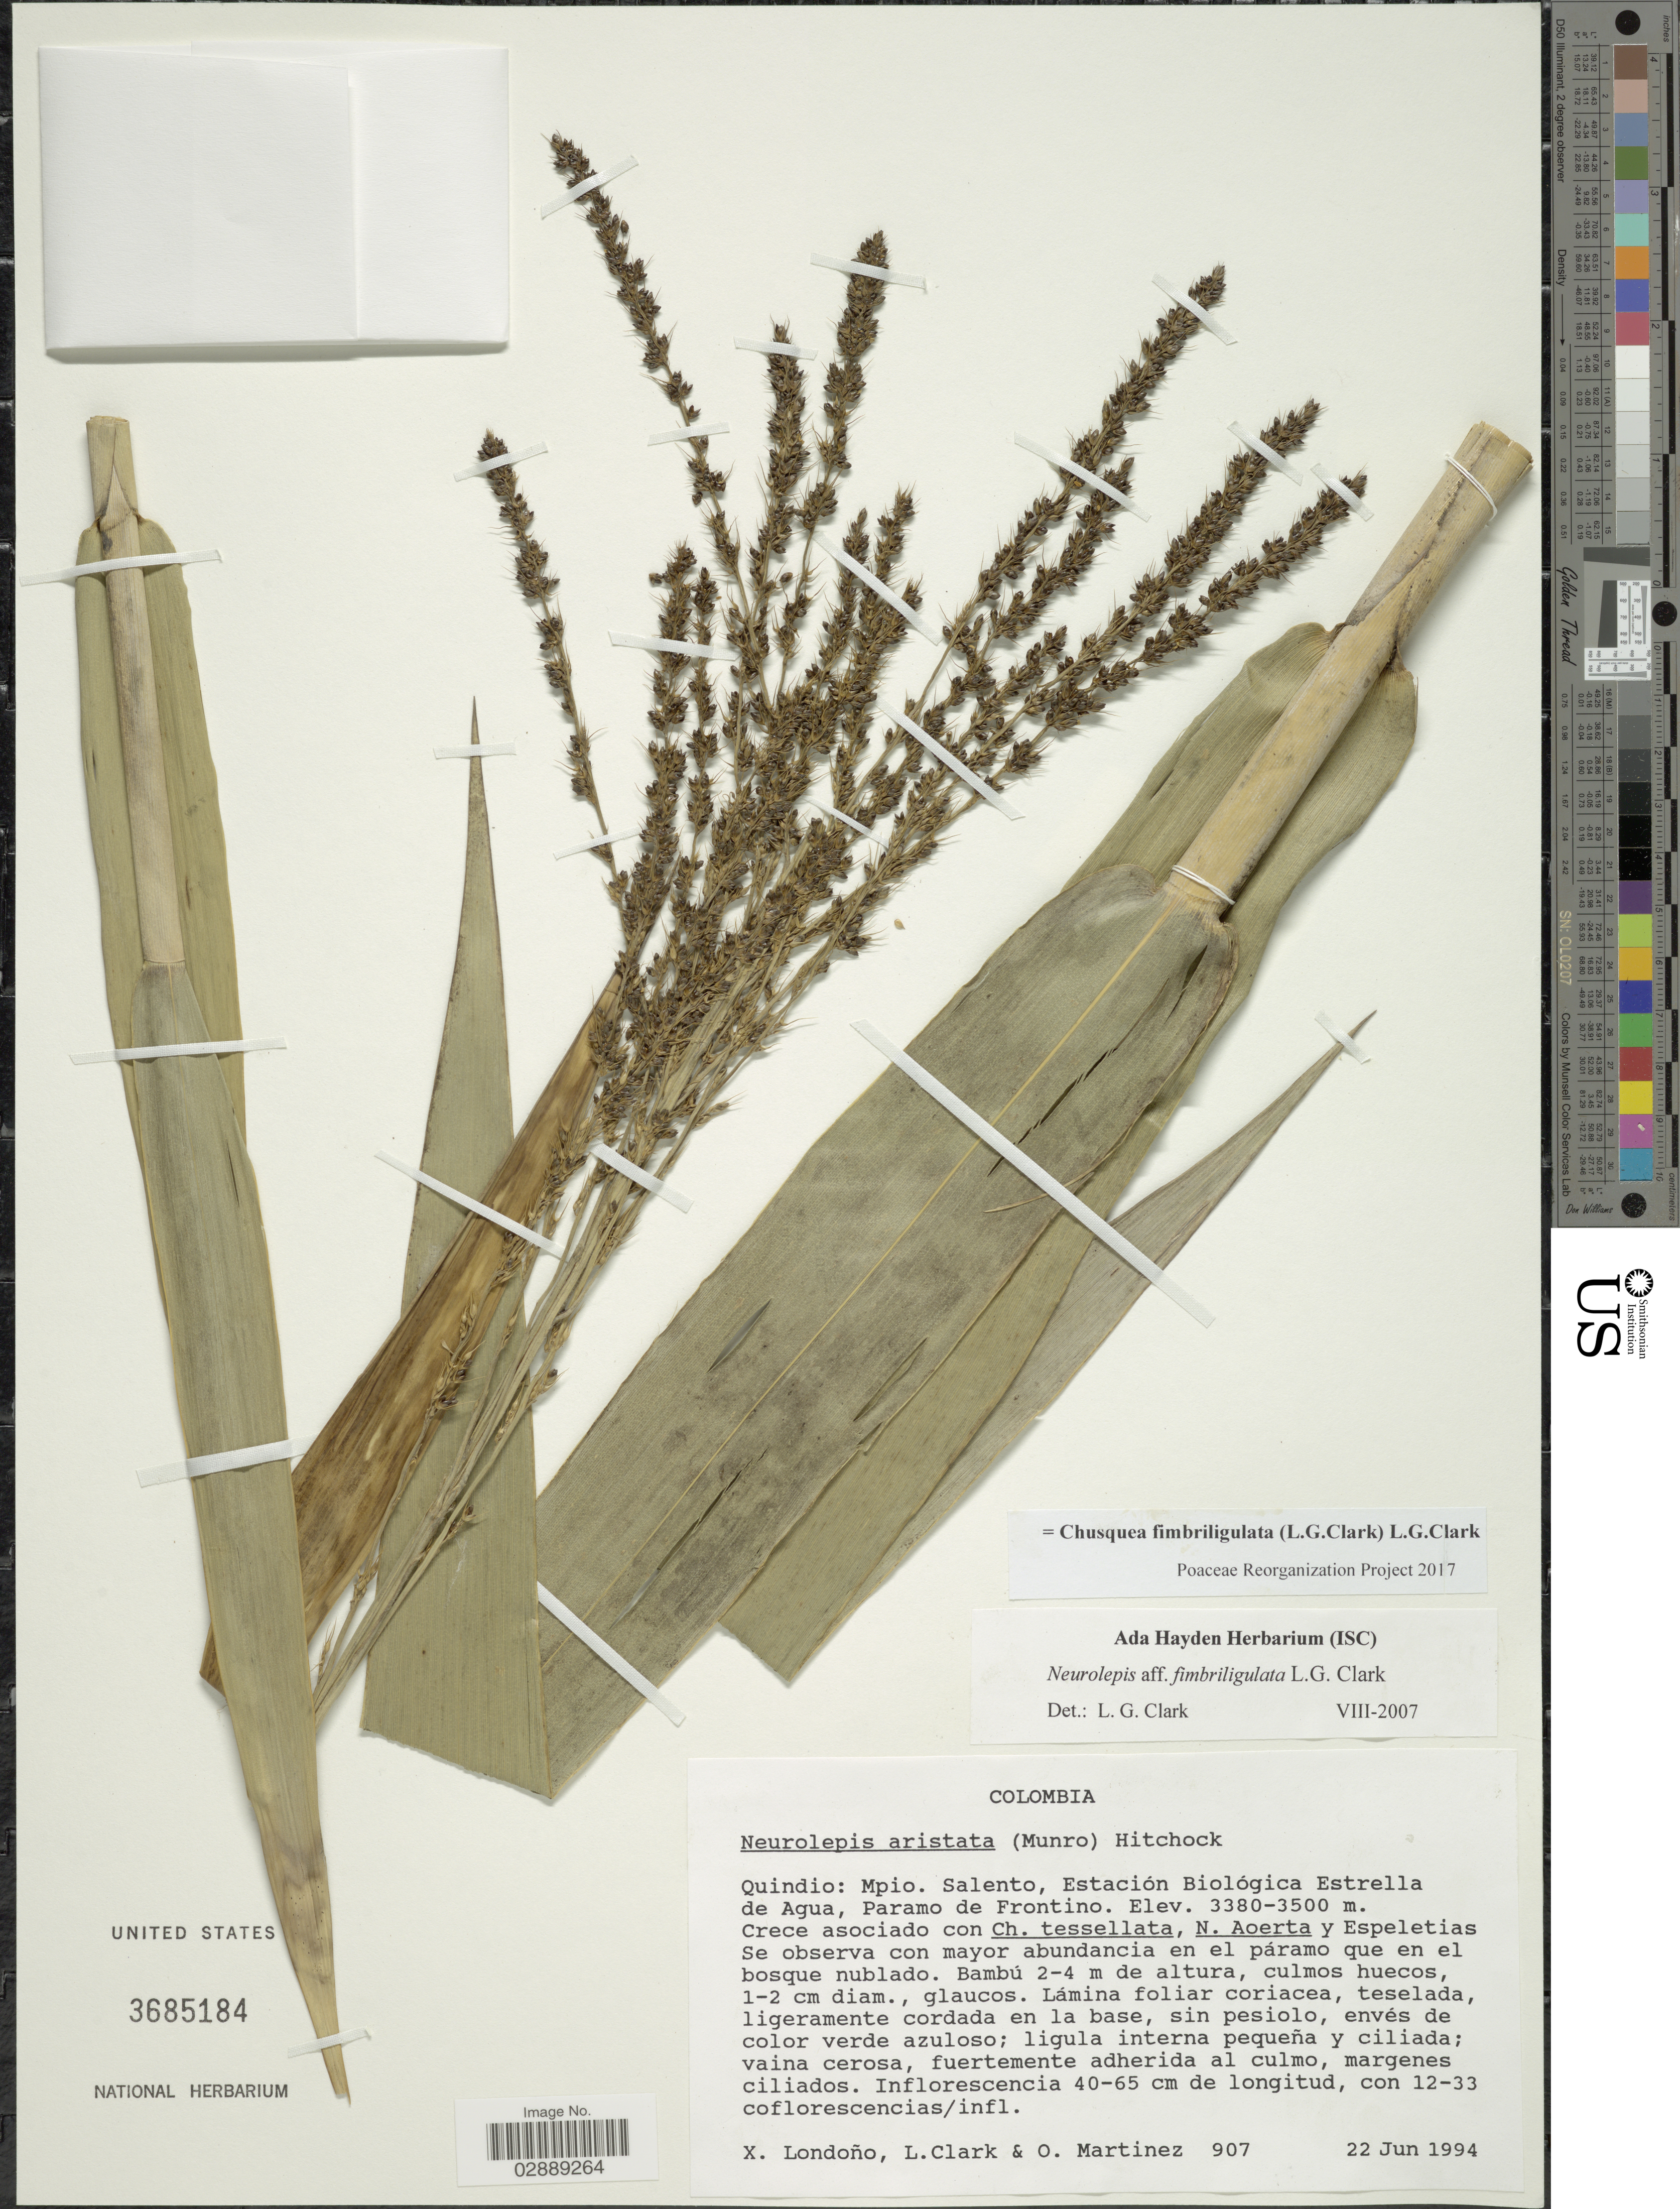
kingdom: Plantae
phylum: Tracheophyta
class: Liliopsida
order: Poales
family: Poaceae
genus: Chusquea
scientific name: Chusquea fimbriligulata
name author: (L.G. Clark) L.G. Clark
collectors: X. Londoño, J. L. Clark & O. Martinez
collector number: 907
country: Colombia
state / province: Quindío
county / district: Salento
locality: Estacion Biologica Estrella de Agua, Paramo de Frontino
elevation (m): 3380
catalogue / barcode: US 3685184